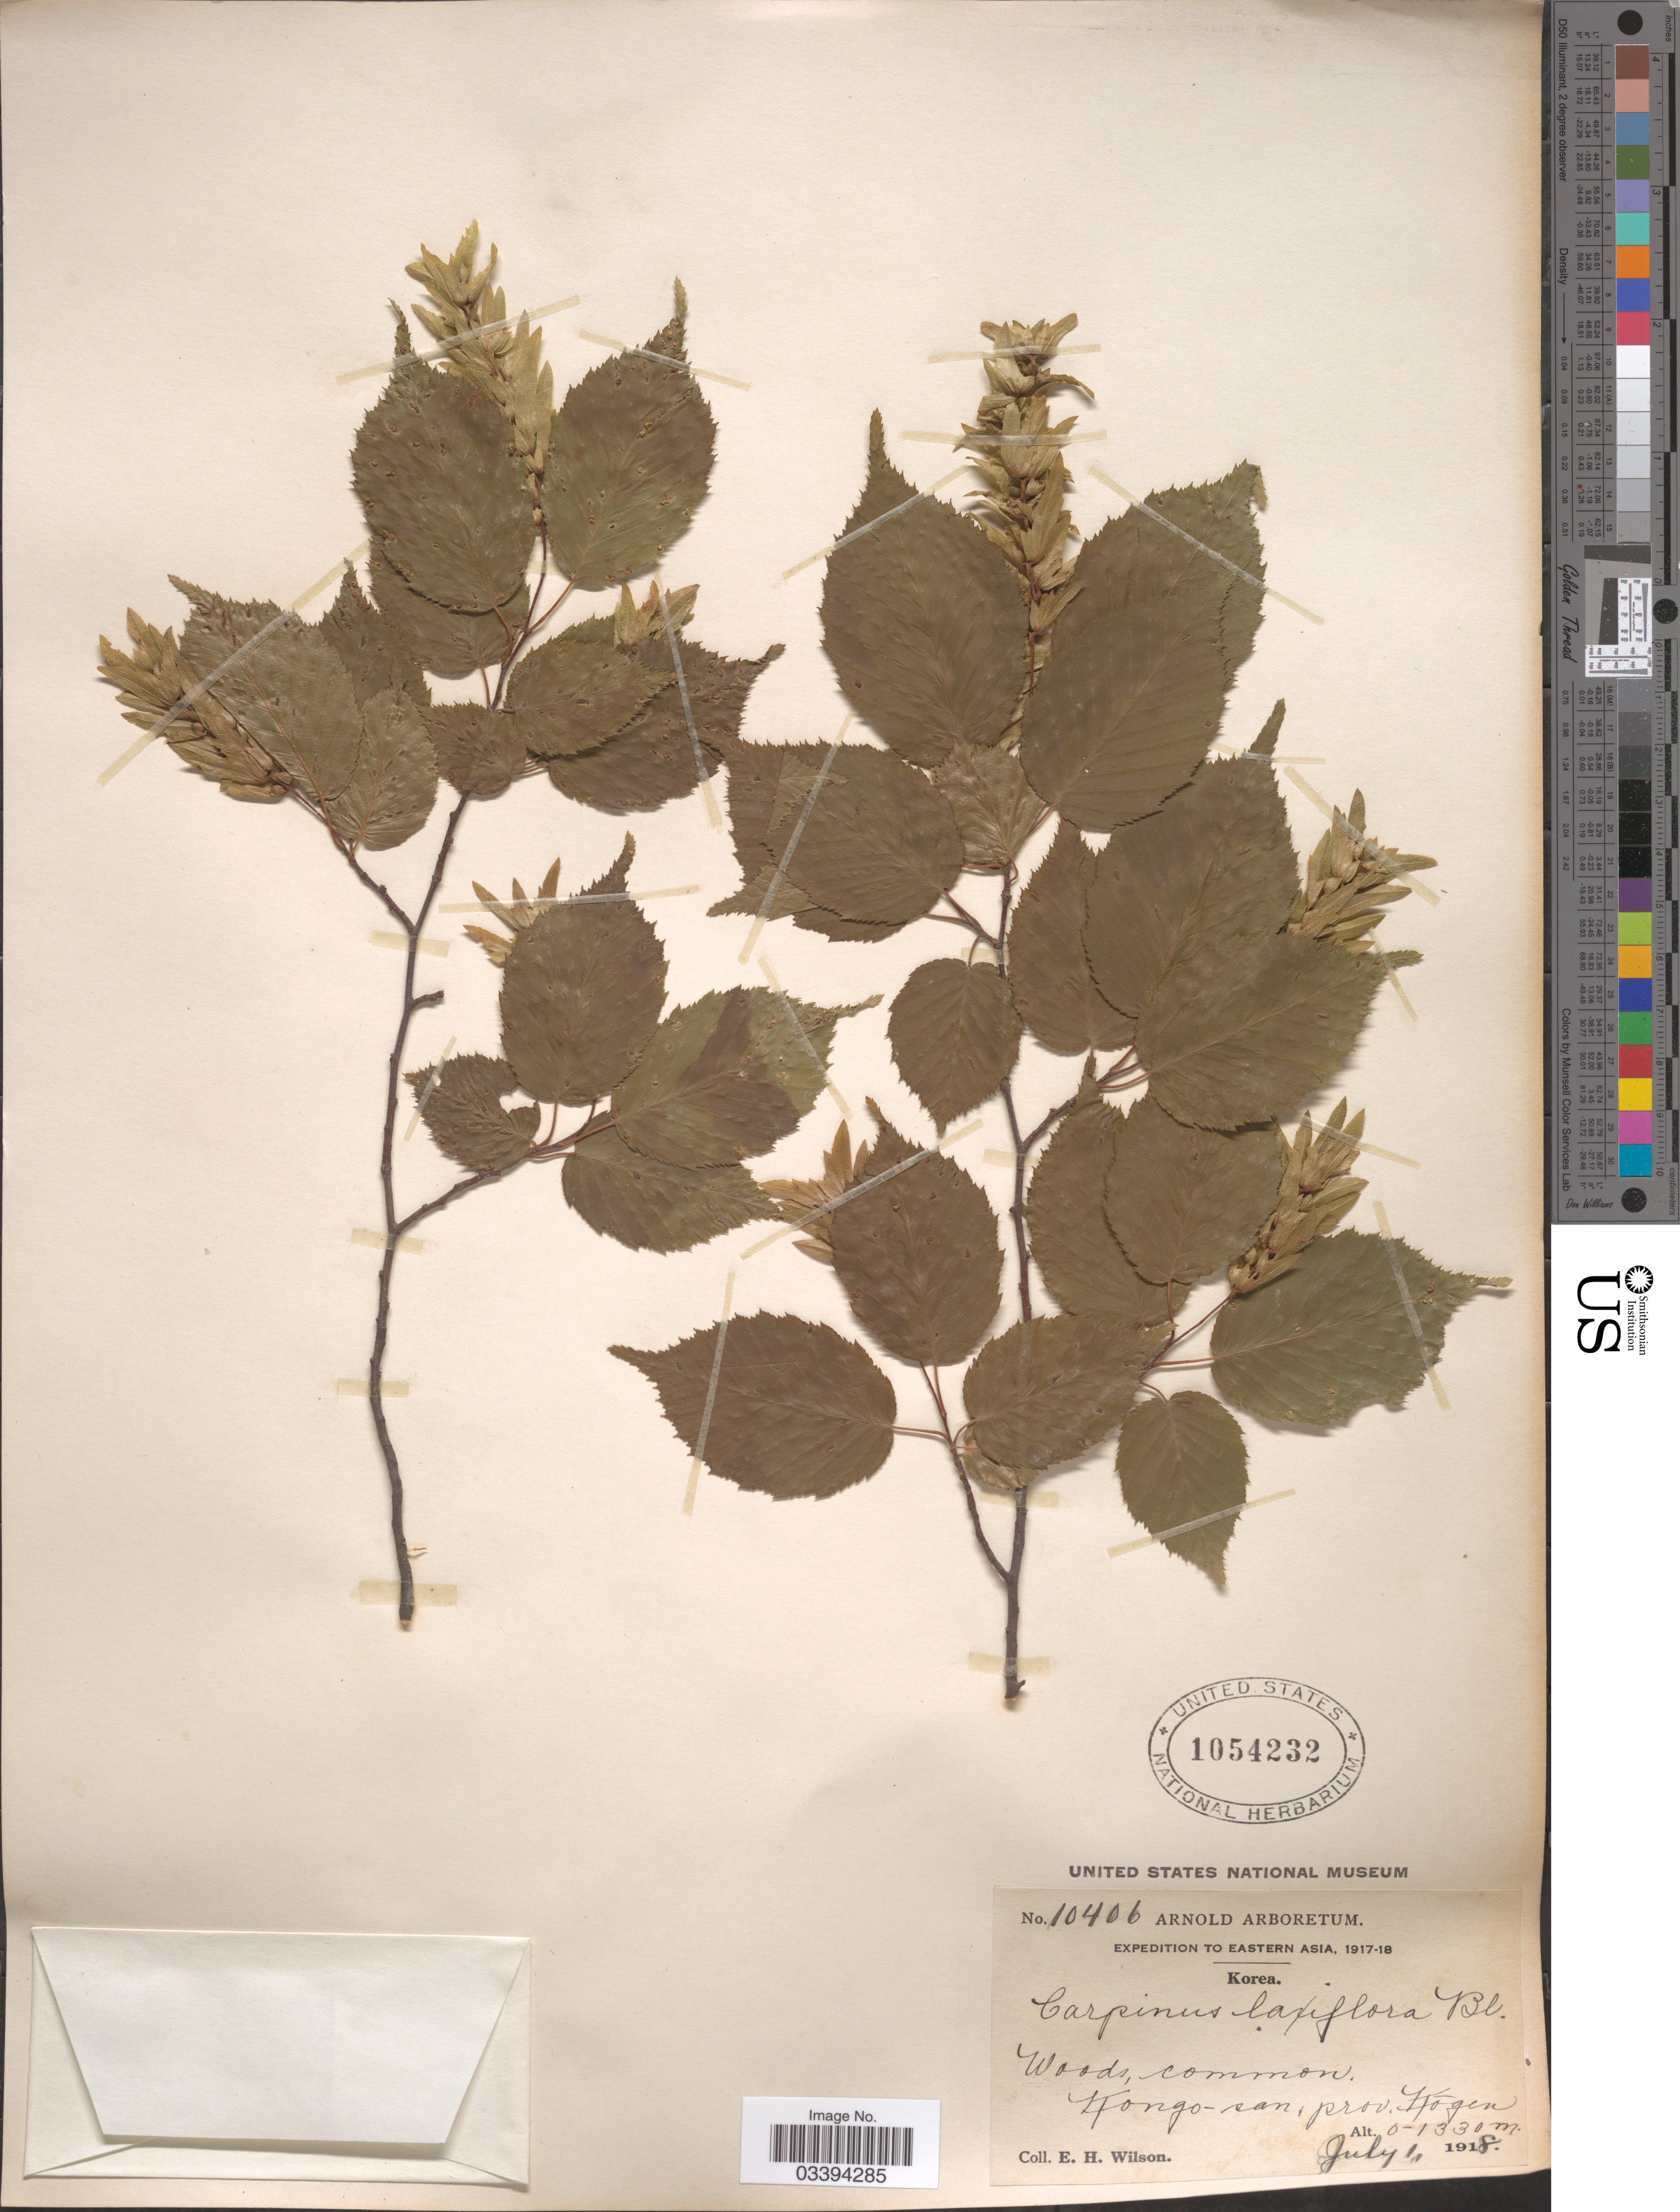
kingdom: Plantae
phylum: Tracheophyta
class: Magnoliopsida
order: Fagales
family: Betulaceae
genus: Carpinus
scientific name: Carpinus laxiflora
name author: (Siebold & Zucc.) Blume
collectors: E. Wilson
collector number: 10406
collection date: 1918-07-01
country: North Korea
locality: Kongo-san, prov. Kōgen.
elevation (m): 0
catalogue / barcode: US 1054232